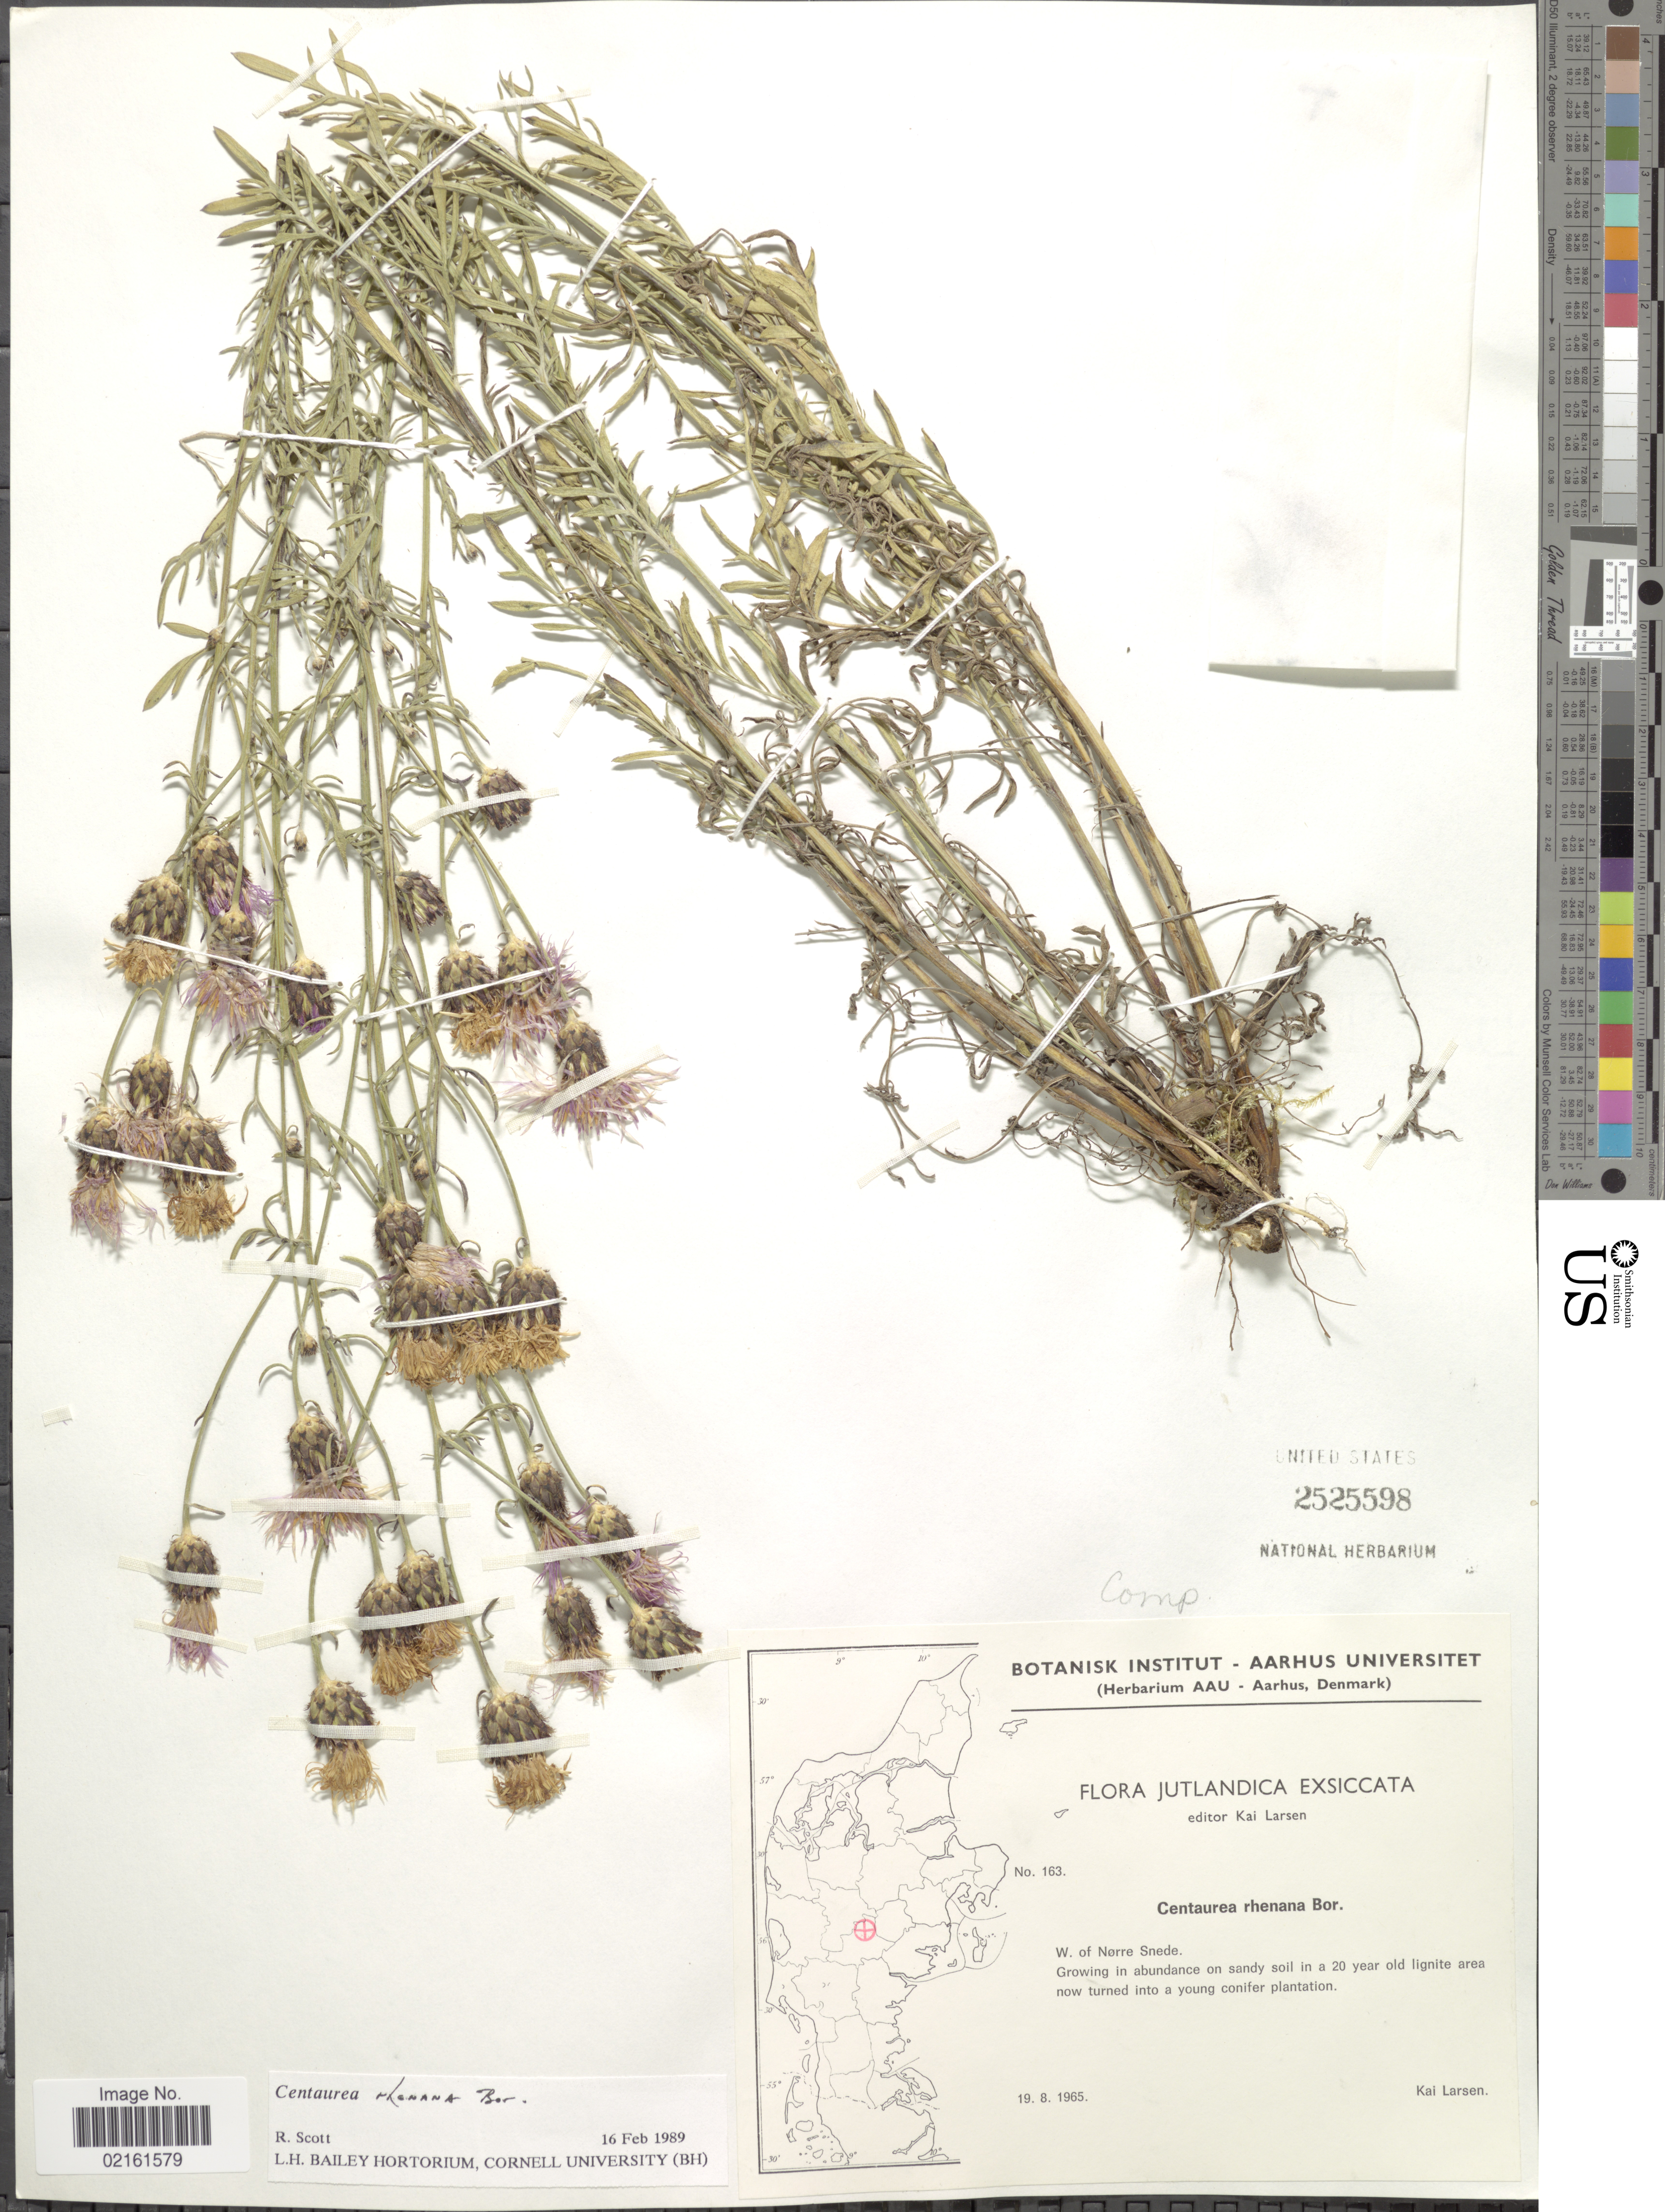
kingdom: Plantae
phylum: Tracheophyta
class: Magnoliopsida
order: Asterales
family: Asteraceae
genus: Centaurea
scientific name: Centaurea stoebe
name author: L.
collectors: K. Larsen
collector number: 163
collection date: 1965-08-19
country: Denmark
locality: Jutlandica. W. of Nørre Snede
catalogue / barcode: US 2525598